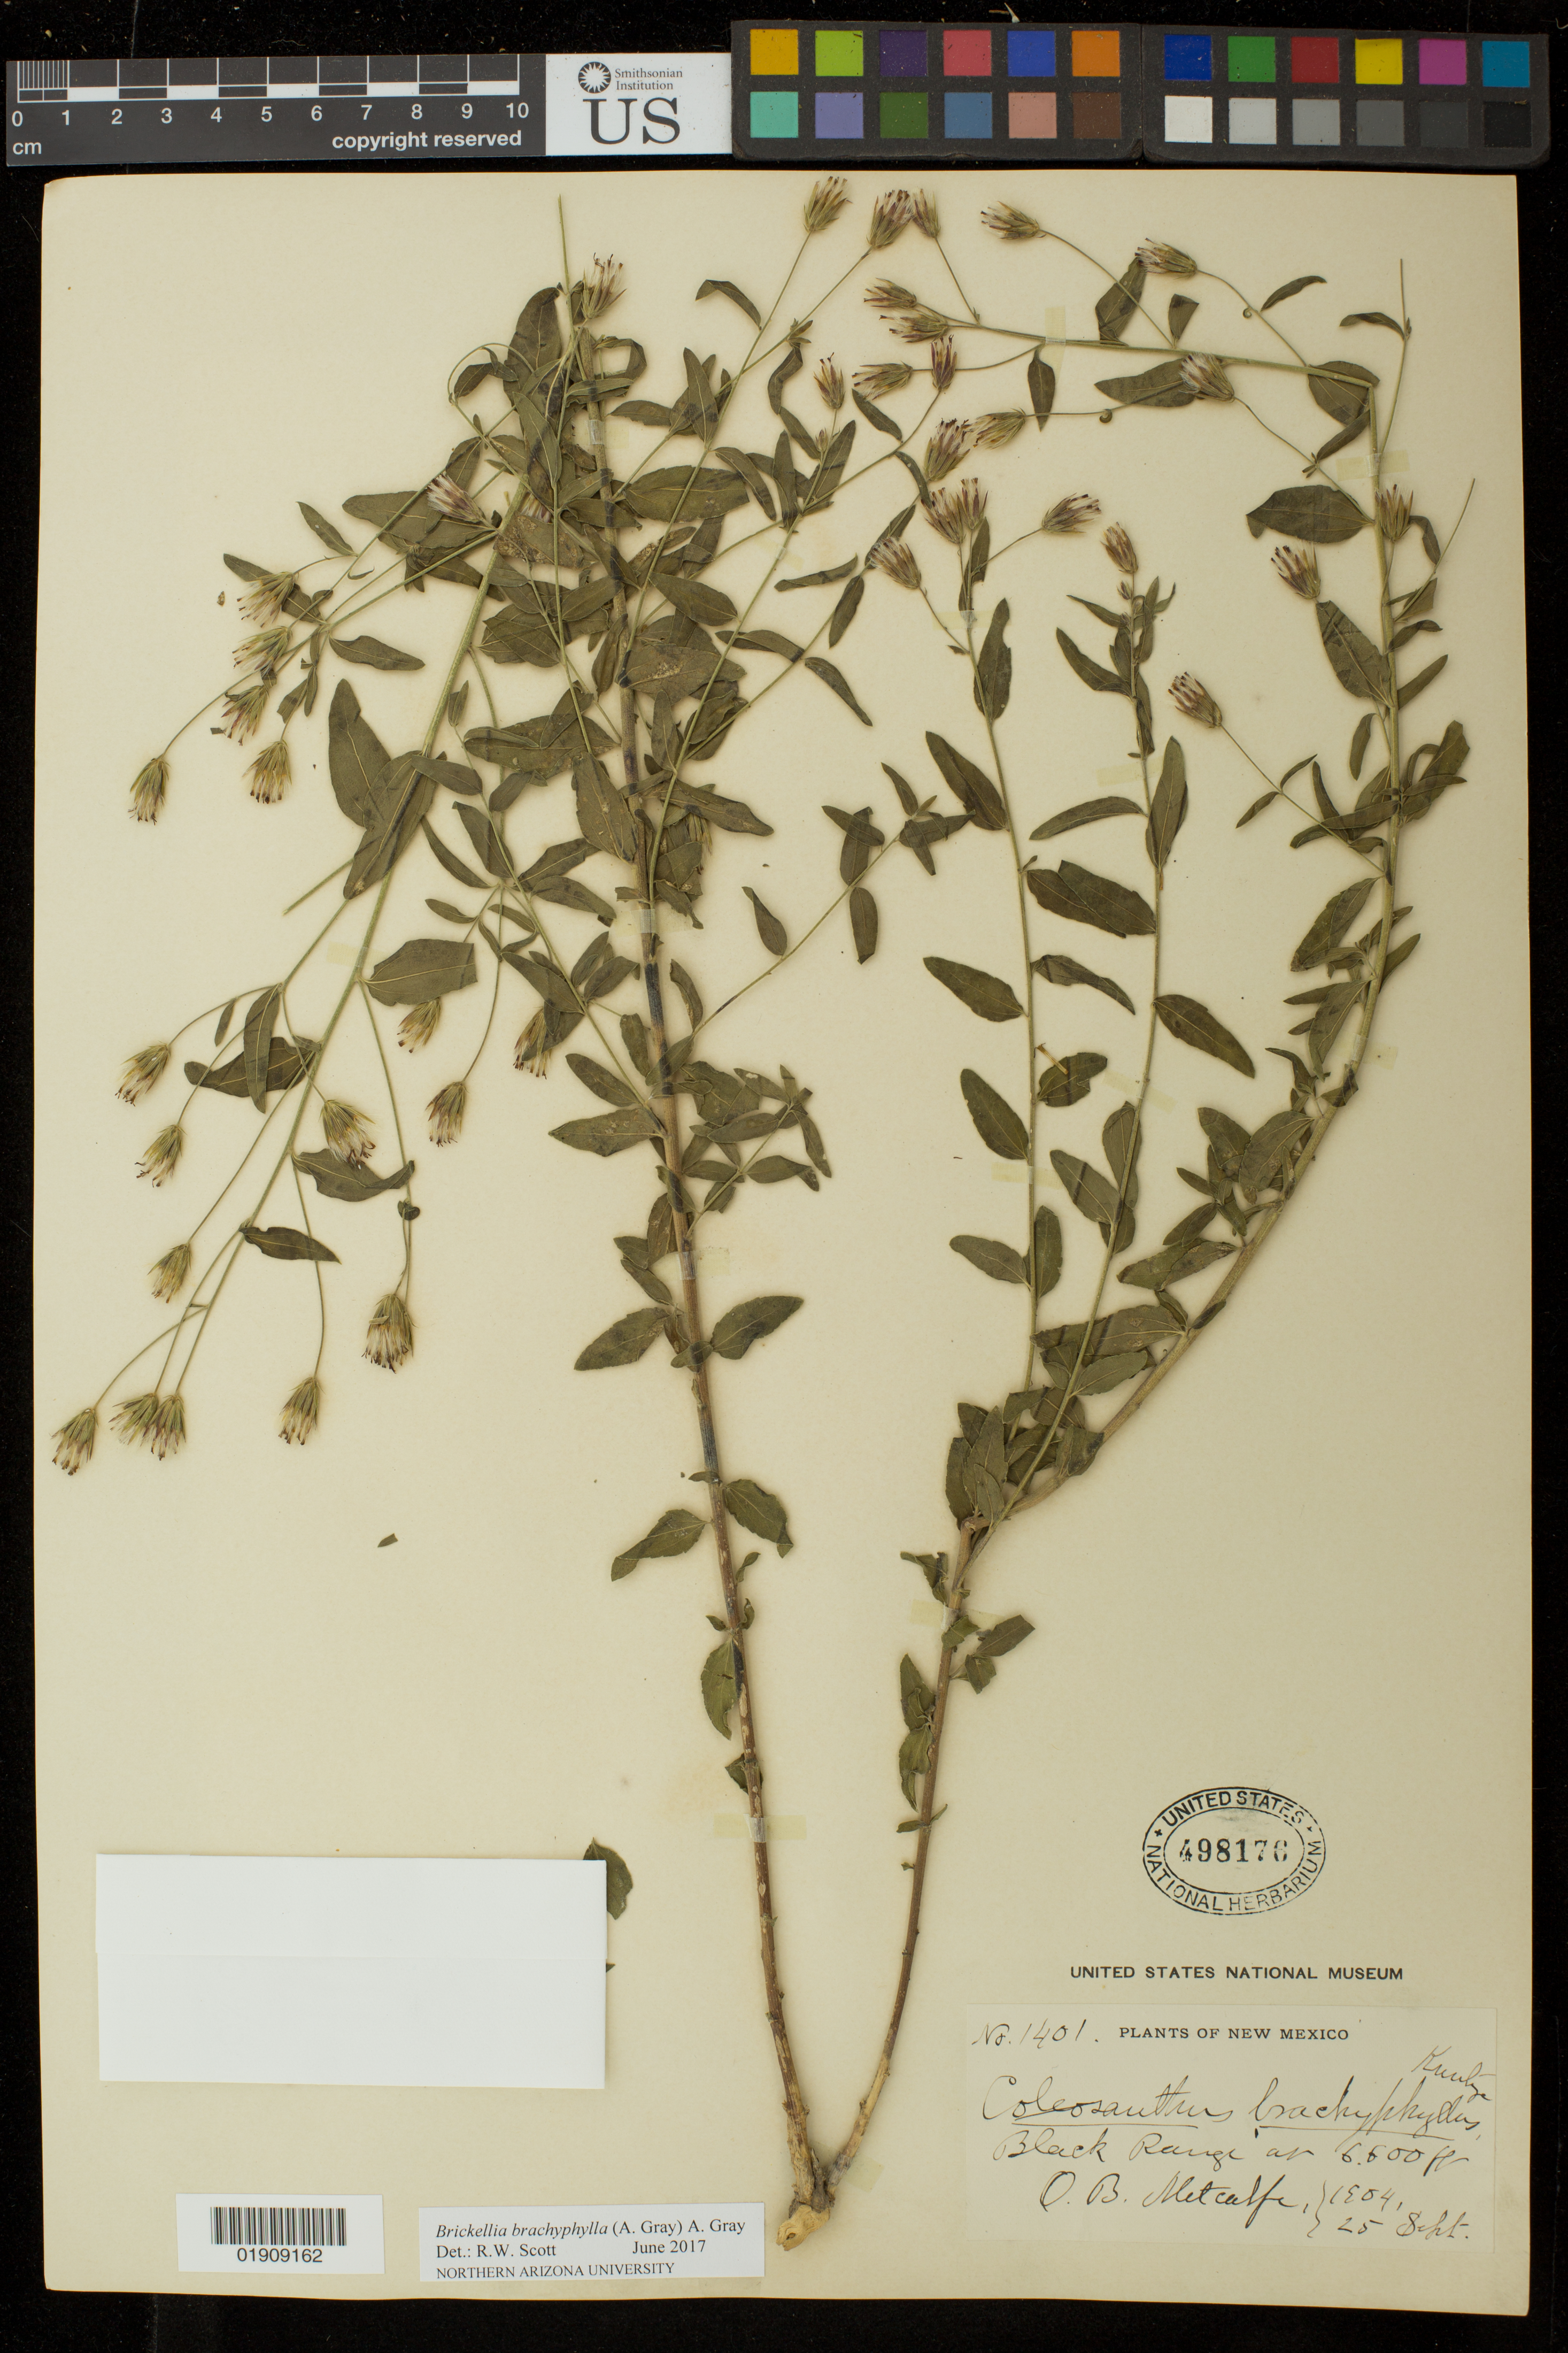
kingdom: Plantae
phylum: Tracheophyta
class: Magnoliopsida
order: Asterales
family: Asteraceae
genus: Brickellia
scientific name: Brickellia brachyphylla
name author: (A. Gray) A. Gray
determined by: Scott, Randall W., (ASC), Northern Arizona University (UNITED STATES)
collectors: O. B. Metcalfe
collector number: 1401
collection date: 1904-09-25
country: United States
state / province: New Mexico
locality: Collected in and around the South End of the Black Range. Kingston, Sierra County.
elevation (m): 2012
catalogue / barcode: US 498176